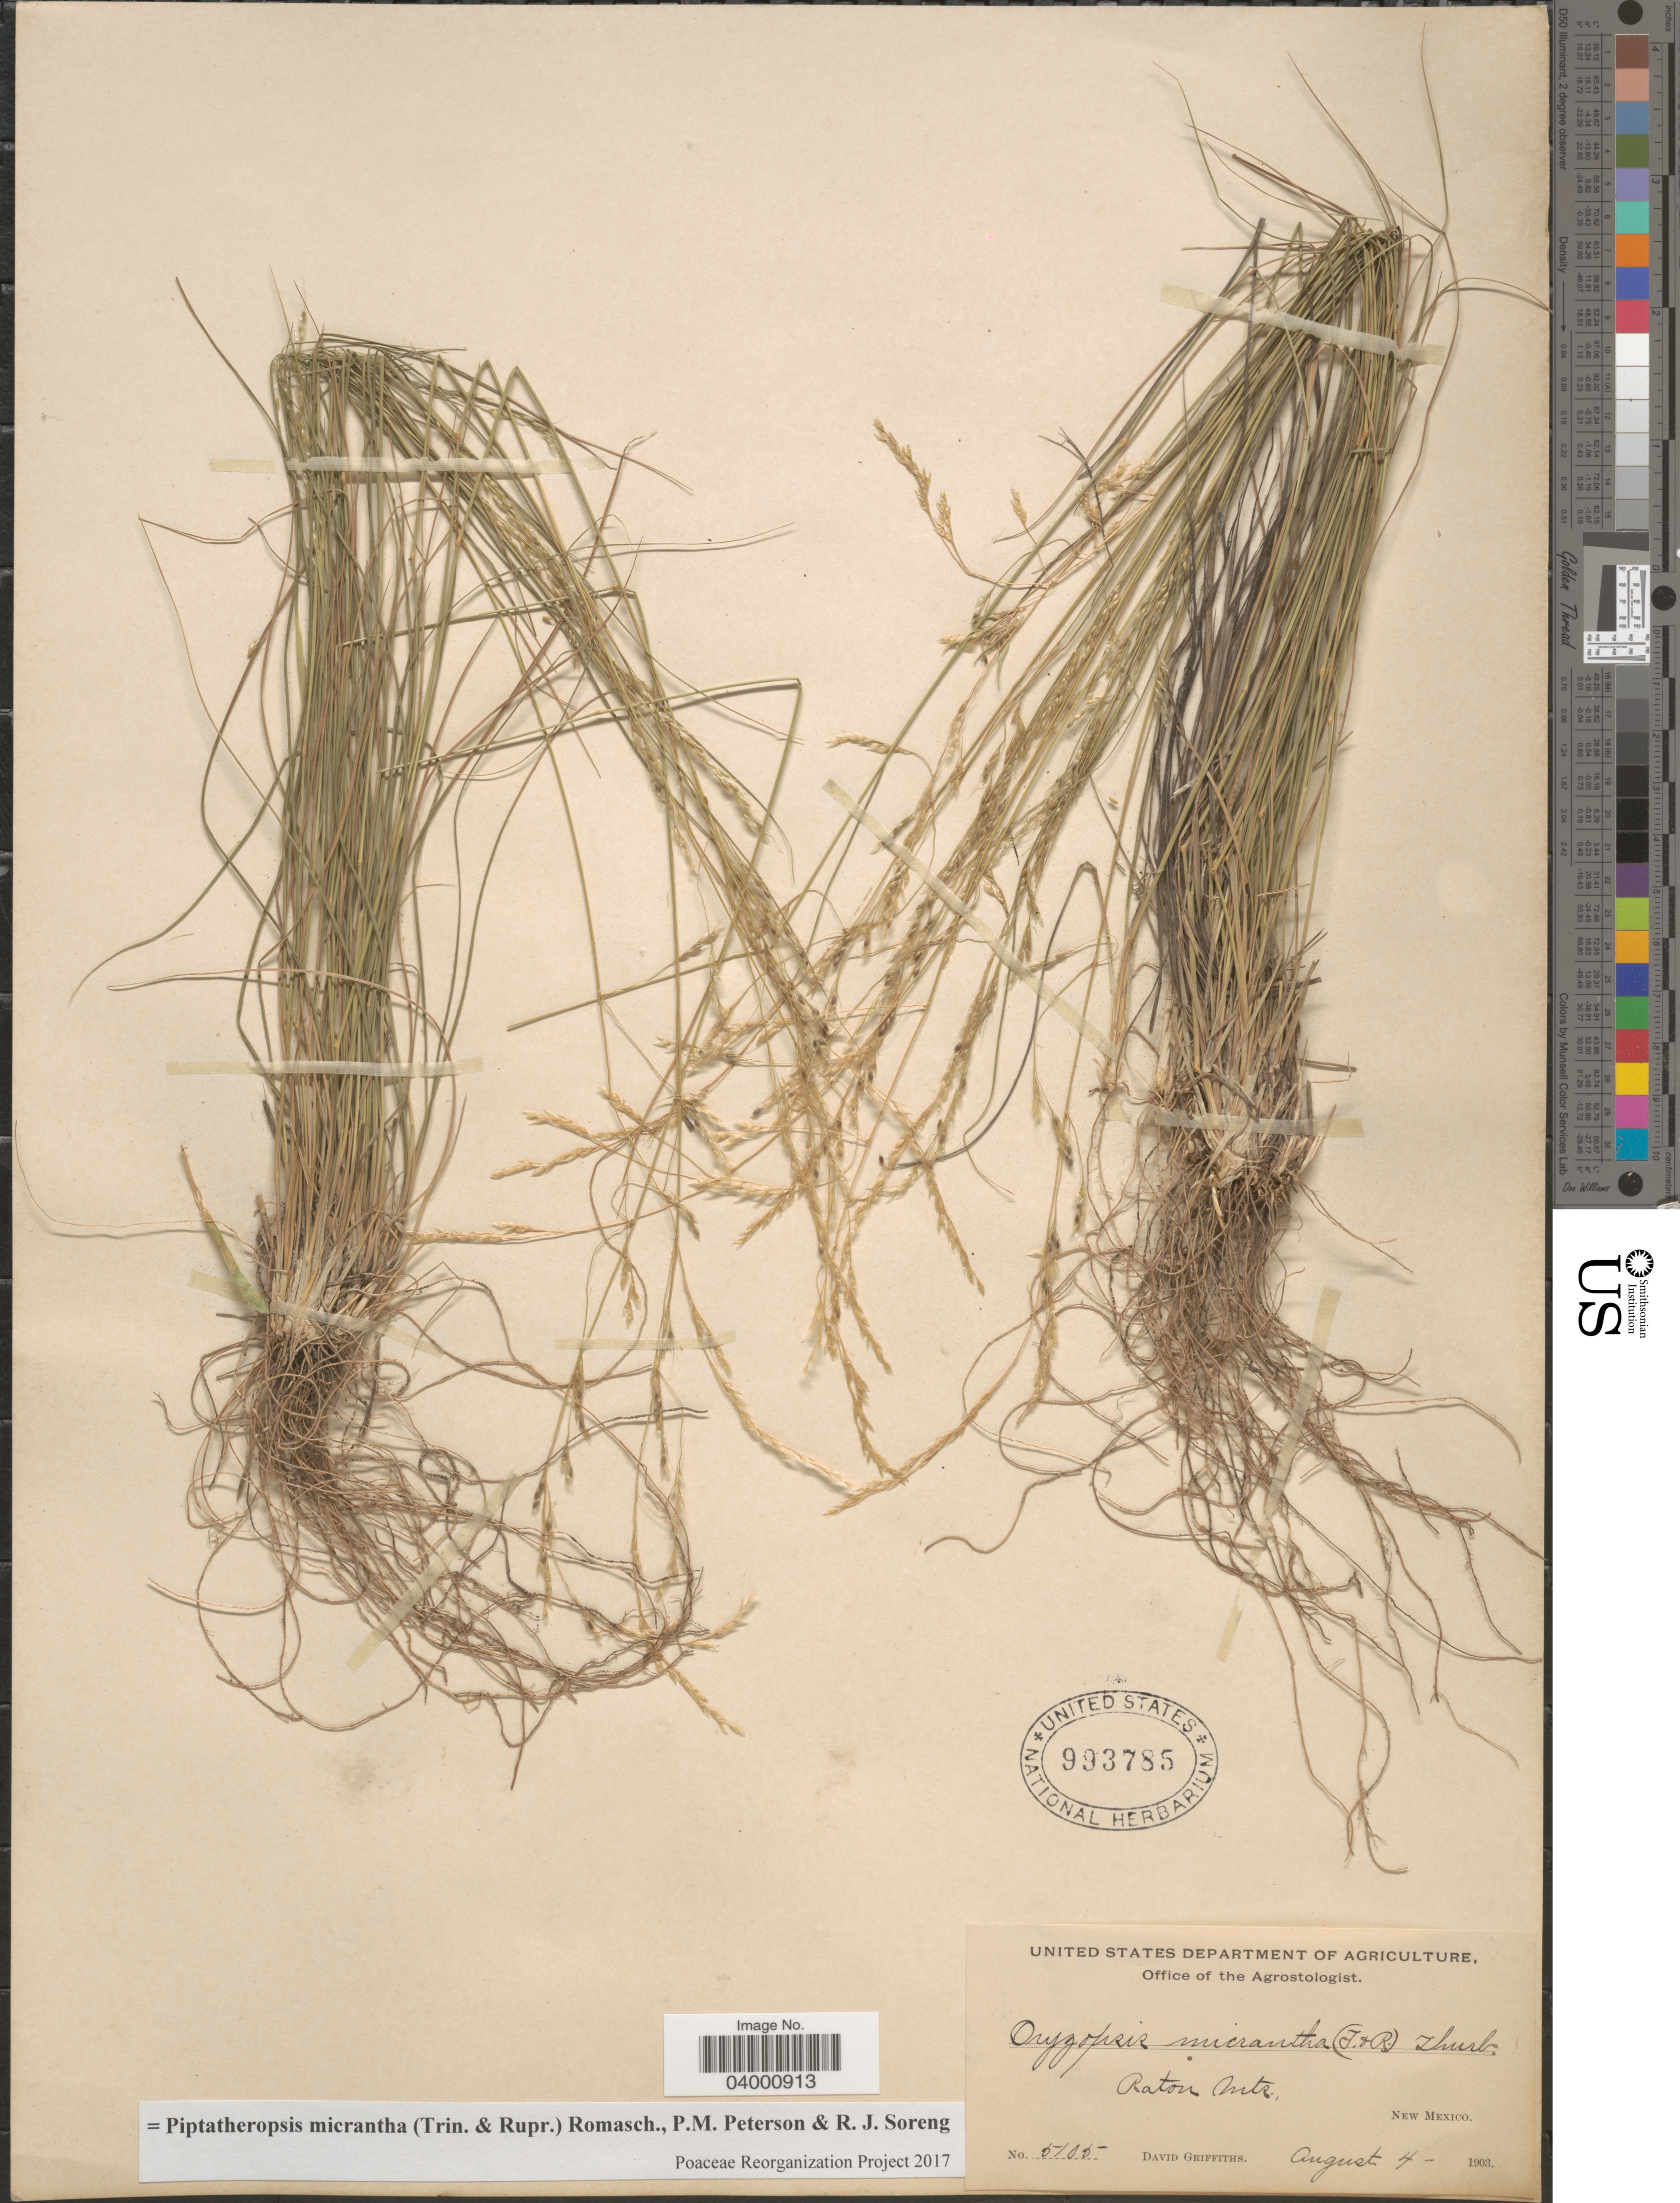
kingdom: Plantae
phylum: Tracheophyta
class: Liliopsida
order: Poales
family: Poaceae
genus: Piptatheropsis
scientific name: Piptatheropsis micrantha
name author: (Trin. & Rupr.) Romasch.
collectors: D. Griffiths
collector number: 5105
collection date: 1903-08-04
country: United States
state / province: New Mexico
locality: Raton Mts.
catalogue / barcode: US 993785